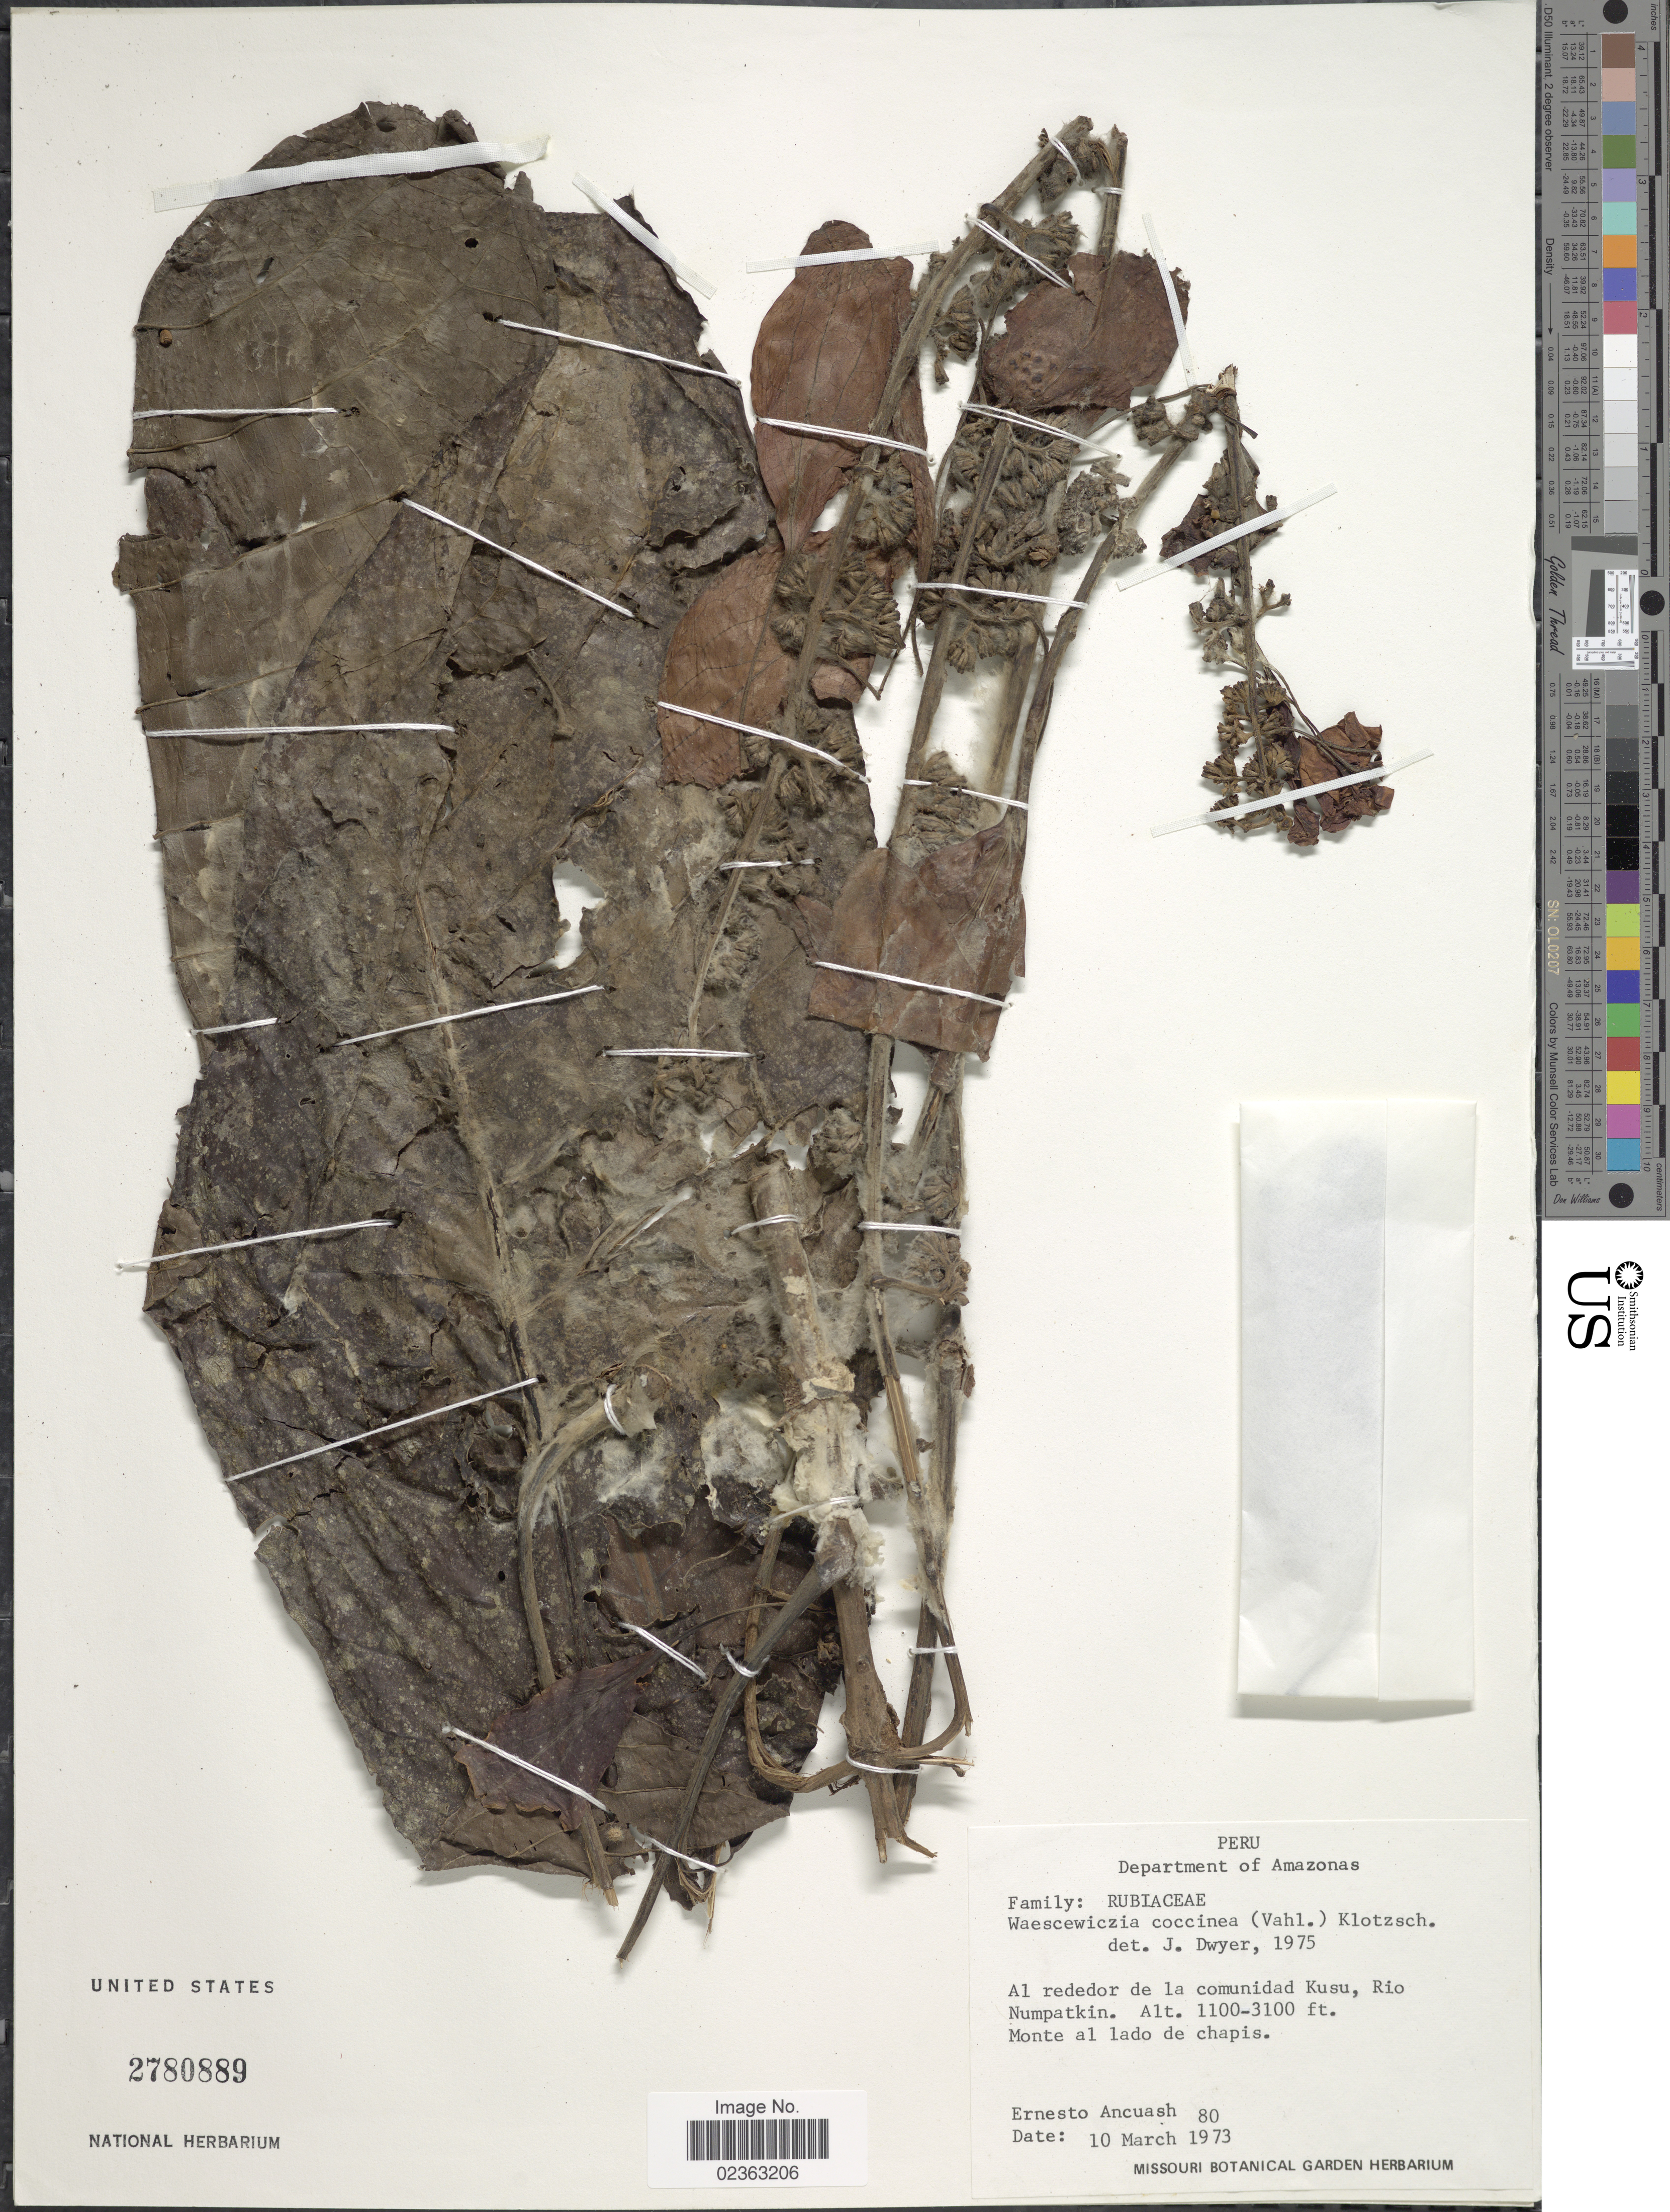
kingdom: Plantae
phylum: Tracheophyta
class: Magnoliopsida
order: Gentianales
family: Rubiaceae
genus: Warszewiczia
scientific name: Warszewiczia coccinea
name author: (Vahl) Klotzsch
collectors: E. Ancuash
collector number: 80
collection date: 1973-03-10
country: Peru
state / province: Amazonas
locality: Al rededor de la comunidad Kusu, Rio Numpatkin, monte al lado de chapis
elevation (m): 335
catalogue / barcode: US 2780889